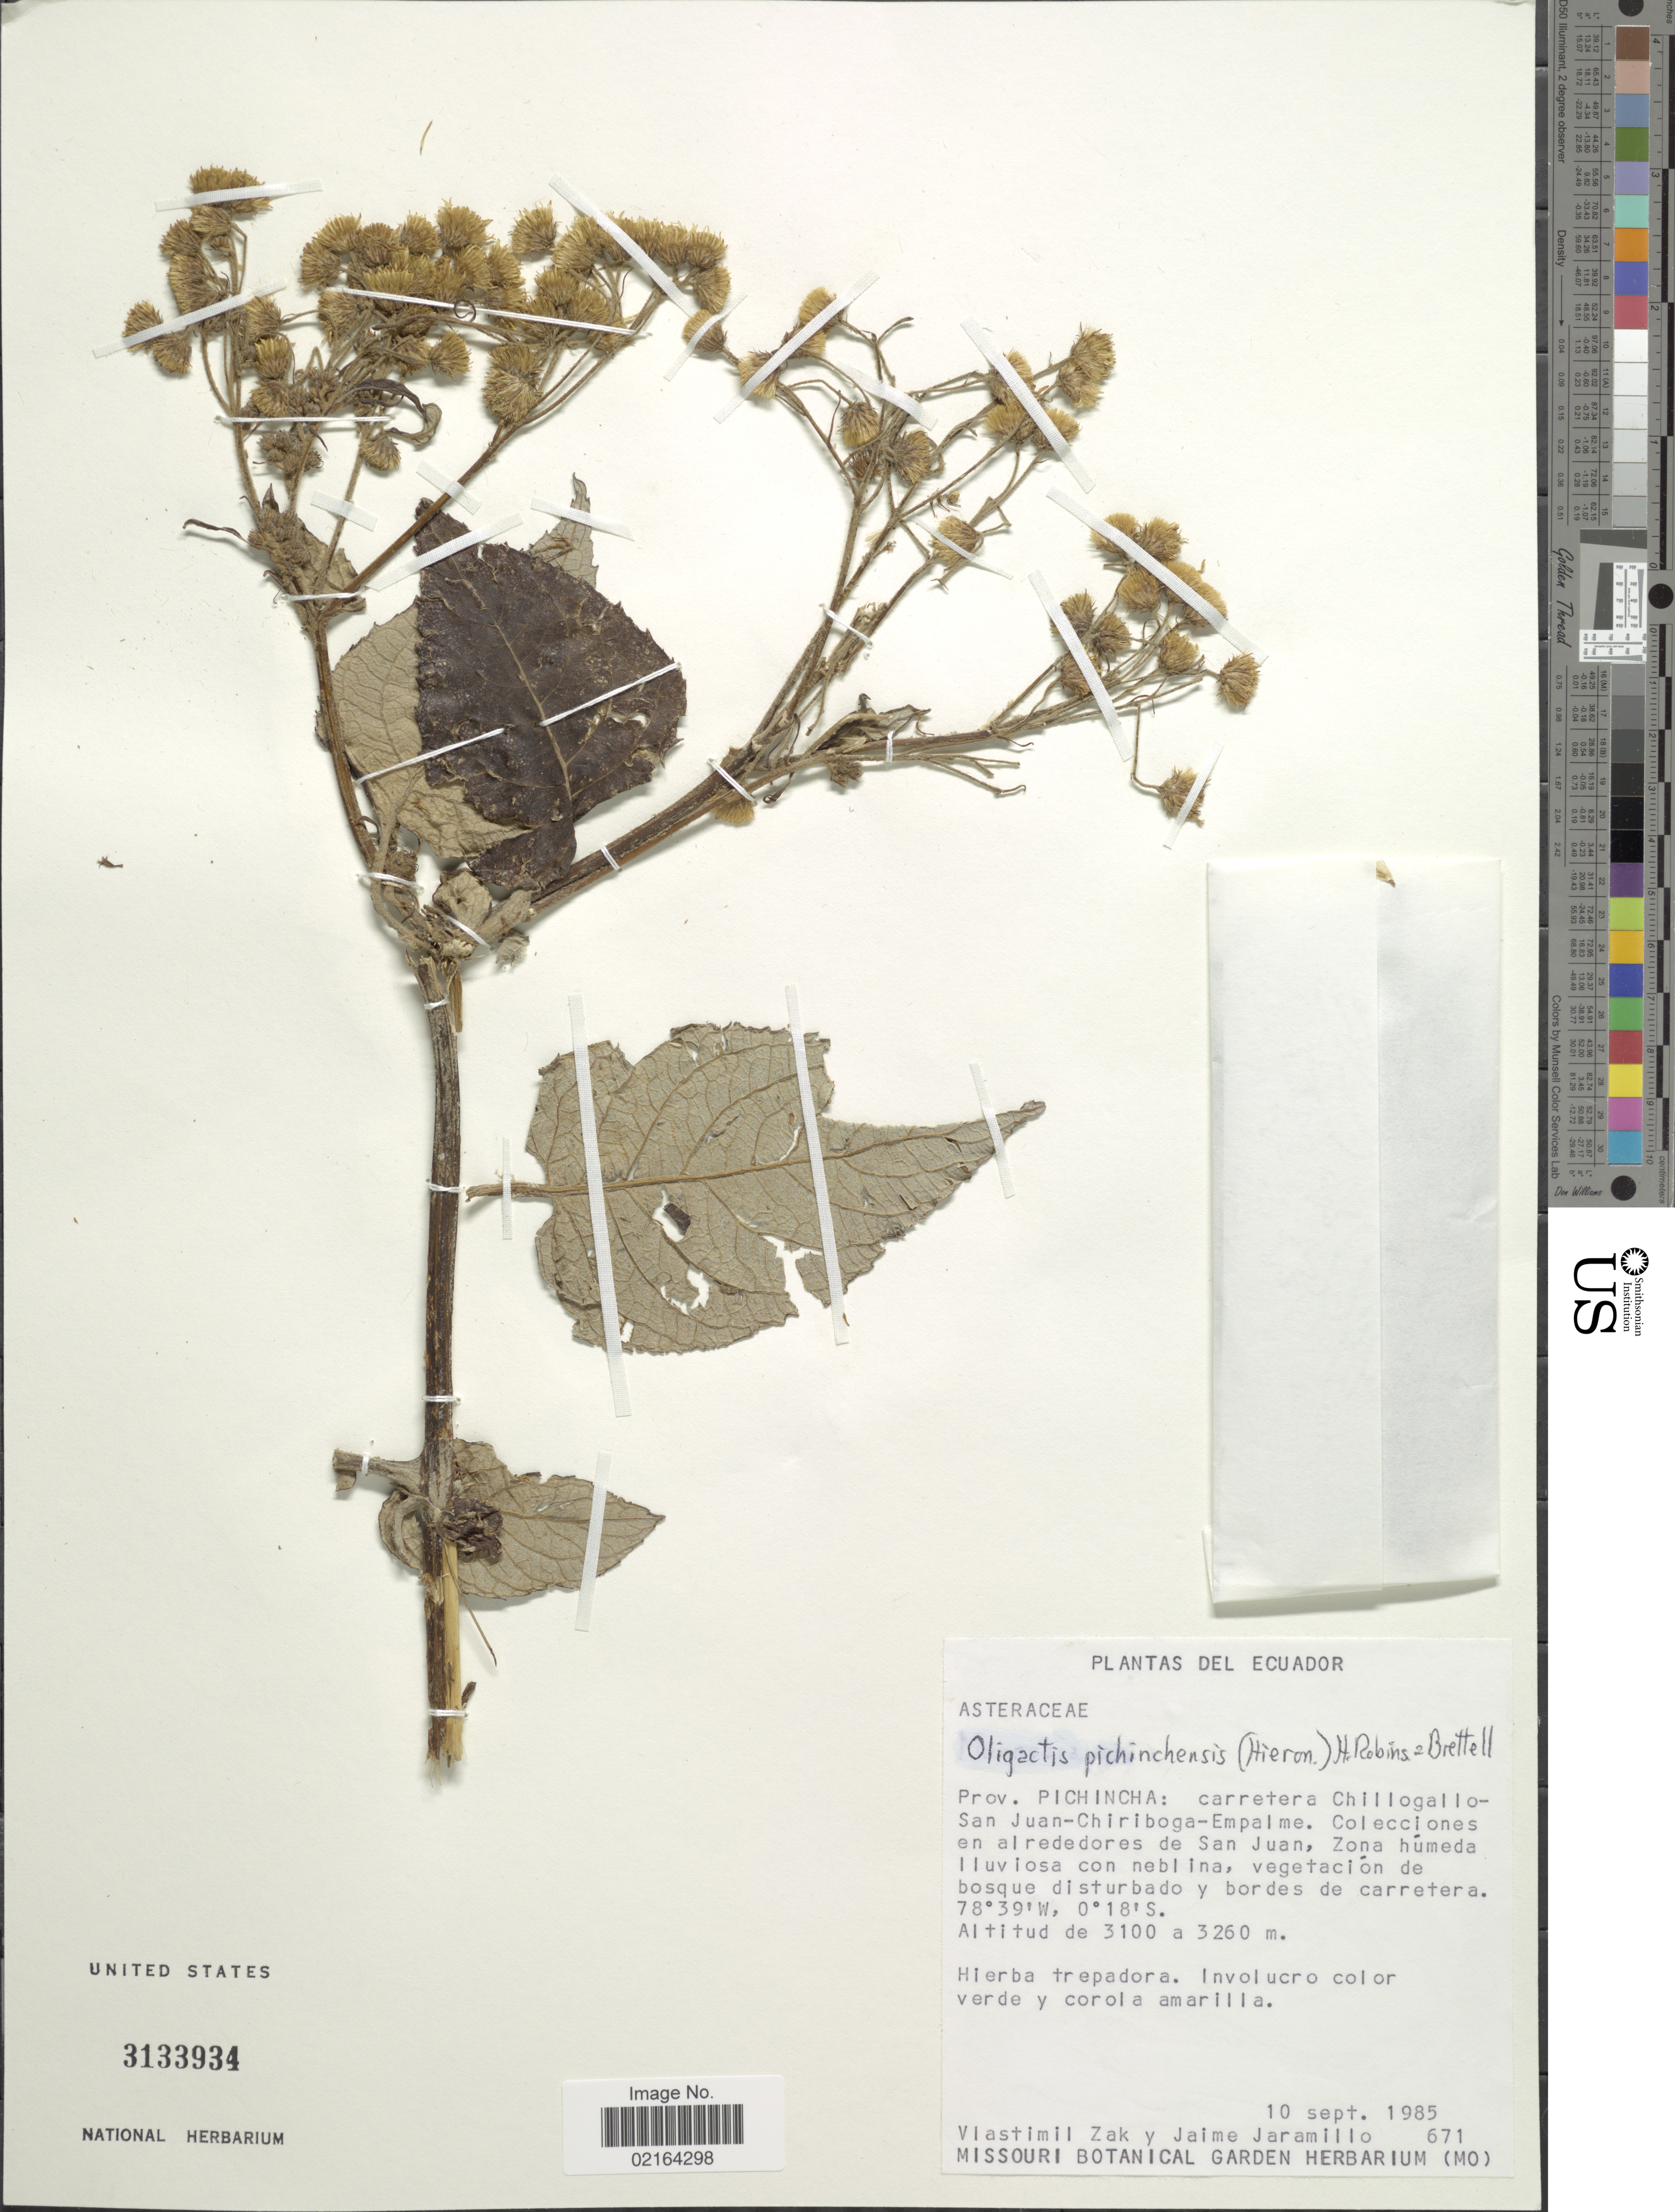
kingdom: Plantae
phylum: Tracheophyta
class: Magnoliopsida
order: Asterales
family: Asteraceae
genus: Sampera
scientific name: Sampera pichinichensis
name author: (Hieron.) V.A. Funk & H. Rob.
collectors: V. Zak & J. Jaramillo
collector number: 671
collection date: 1985-09-10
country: Ecuador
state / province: Pichincha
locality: Prov. Pichincha: carretera Chillogallo, San Juan, Chiriboga, Empalme, Colecciones en alrededores de San Juan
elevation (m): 3260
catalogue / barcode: US 3133934